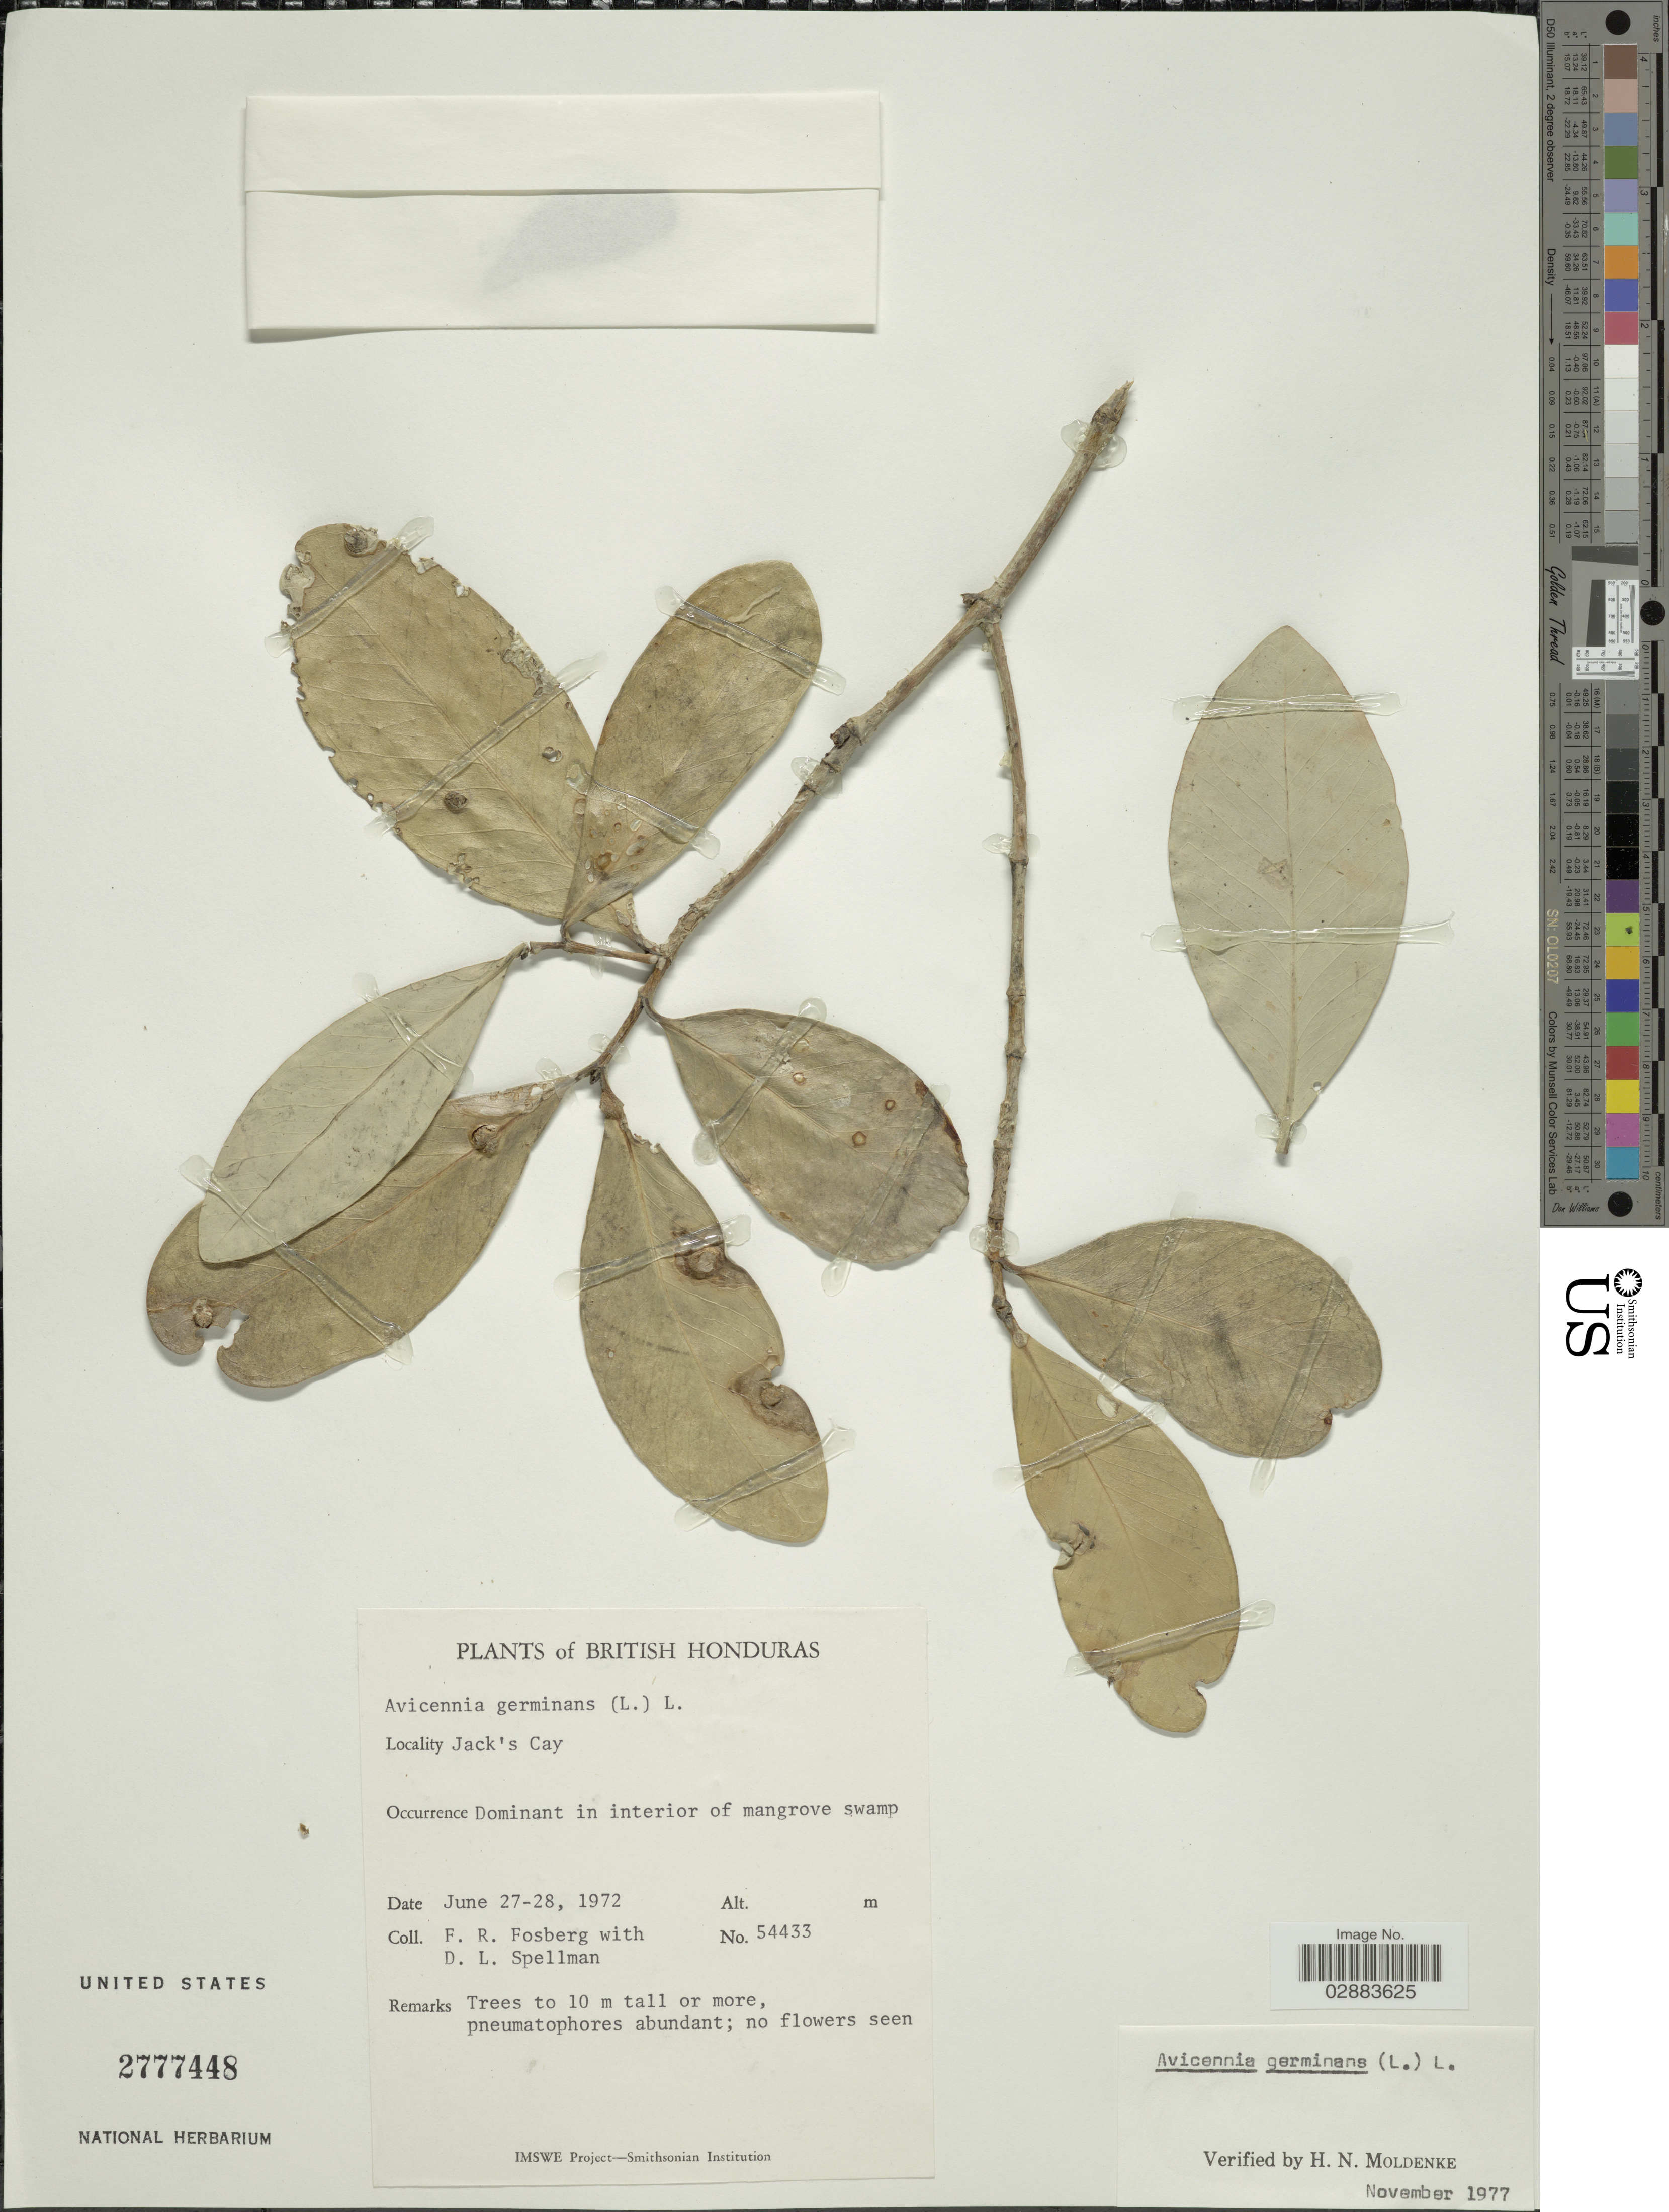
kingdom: Plantae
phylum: Tracheophyta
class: Magnoliopsida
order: Lamiales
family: Acanthaceae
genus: Avicennia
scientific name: Avicennia germinans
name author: (L.) L.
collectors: F. R. Fosberg & D. L. Spellman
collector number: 54433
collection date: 1972-06-27/1972-06-28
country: Belize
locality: British Honduras. Jack's Cay.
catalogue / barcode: US 2777448